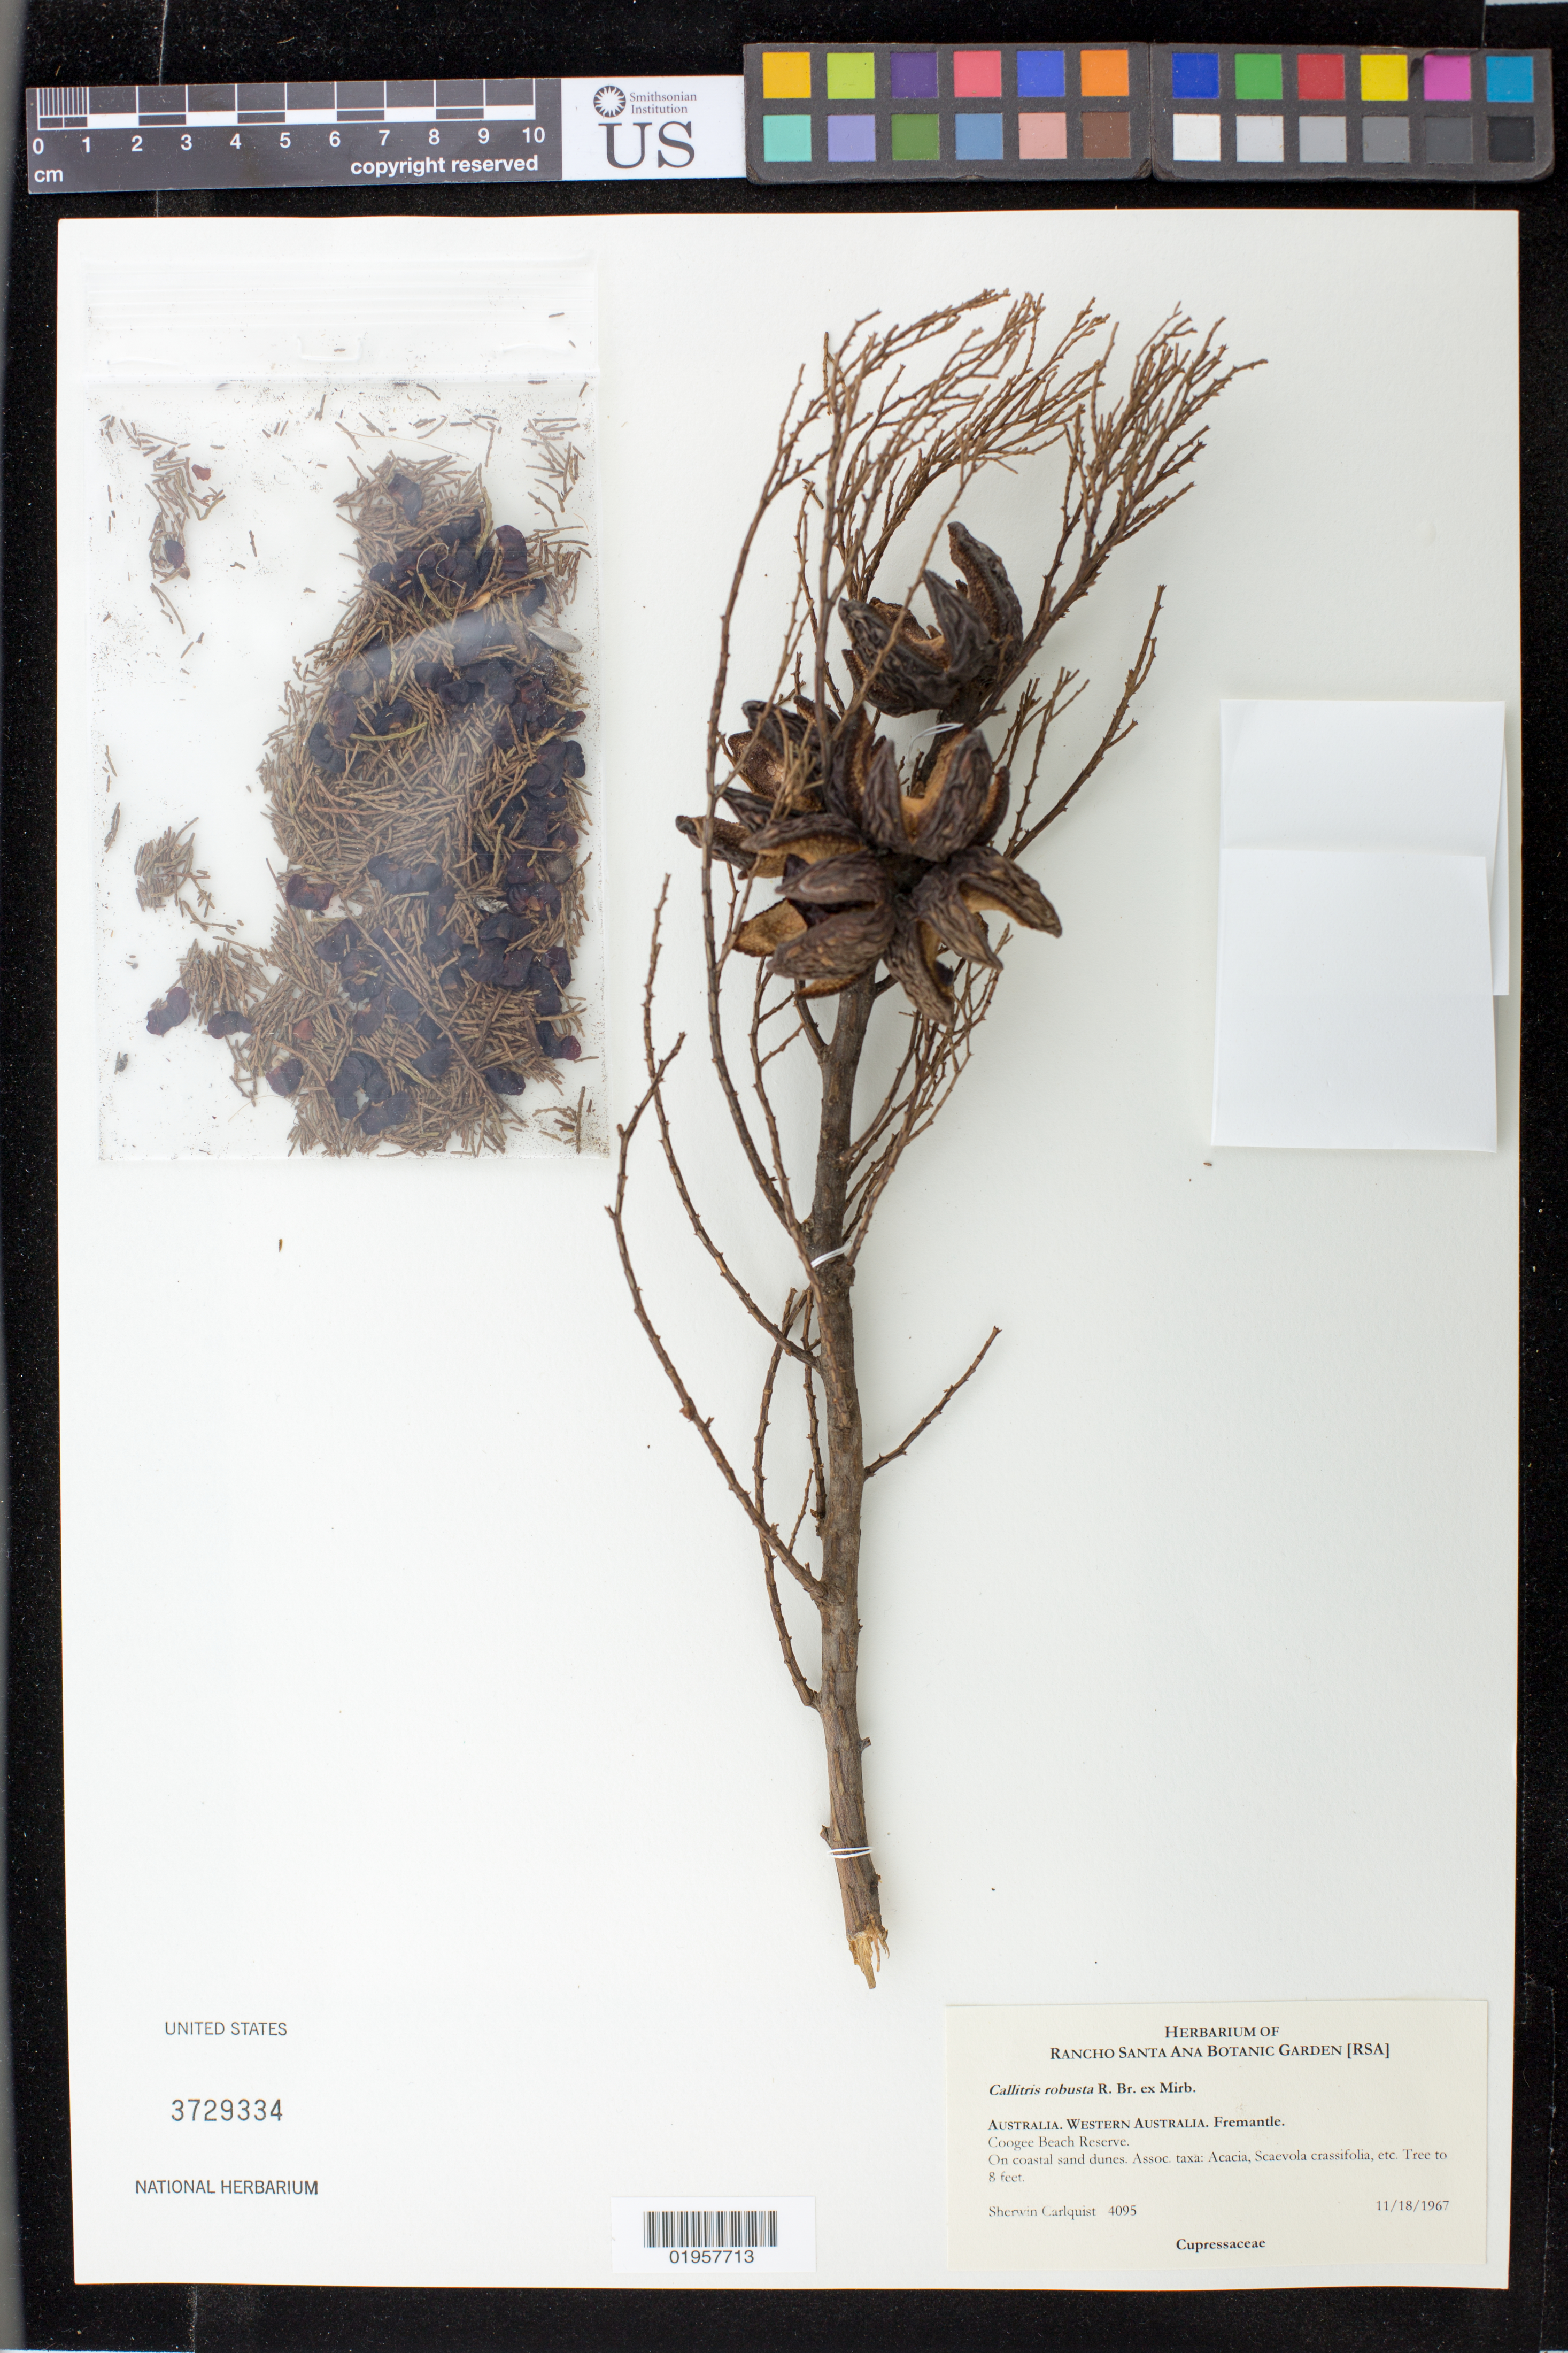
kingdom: Plantae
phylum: Tracheophyta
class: Pinopsida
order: Pinales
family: Cupressaceae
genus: Callitris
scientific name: Callitris robusta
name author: (A. Cunn. ex Endl.) F.M. Bailey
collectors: S. Carlquist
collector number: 4095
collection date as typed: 11/18/1967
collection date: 1967-11-18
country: Australia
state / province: Western Australia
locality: Fremantle. Coogee Beach Reserve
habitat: On coastal sand dunes. Assoc. taxa: Acacia, Scaevola crassifolia, etc.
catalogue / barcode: US 3729334